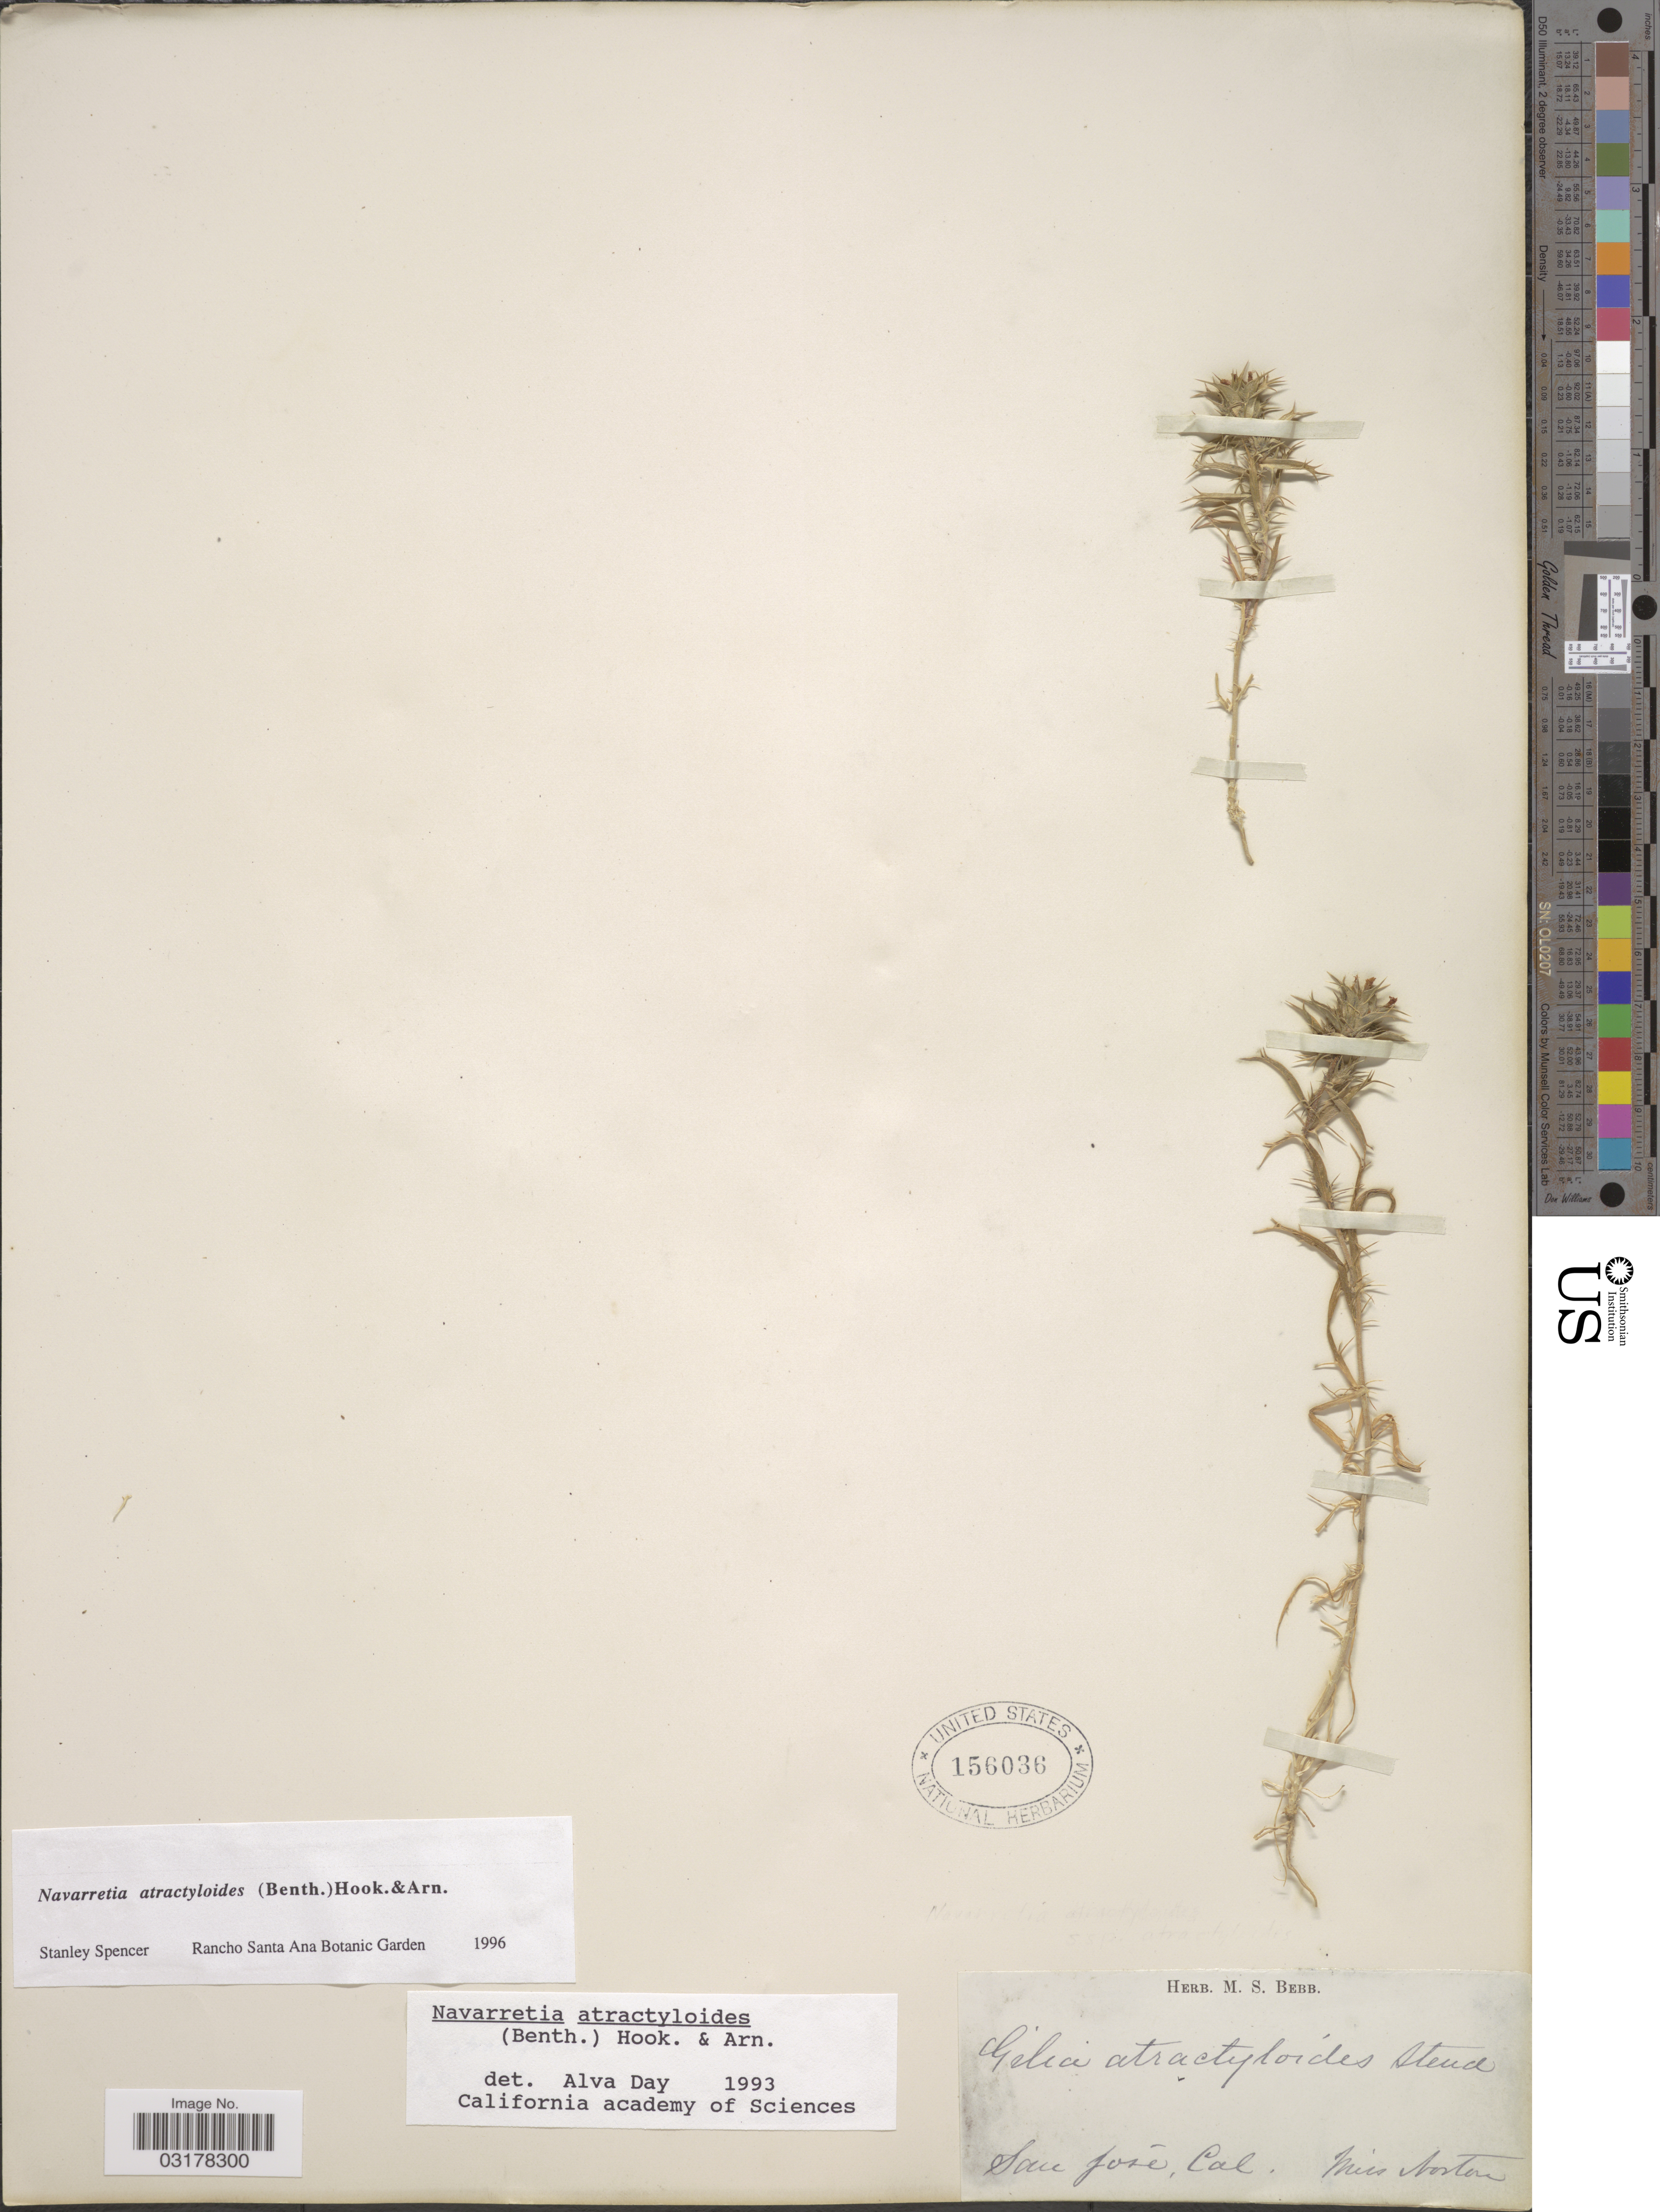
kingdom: Plantae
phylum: Tracheophyta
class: Magnoliopsida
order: Ericales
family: Polemoniaceae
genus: Navarretia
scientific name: Navarretia atractyloides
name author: (Benth.) Hook. & Arn.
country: United States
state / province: California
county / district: Santa Clara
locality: San José, Cal.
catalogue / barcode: US 156036